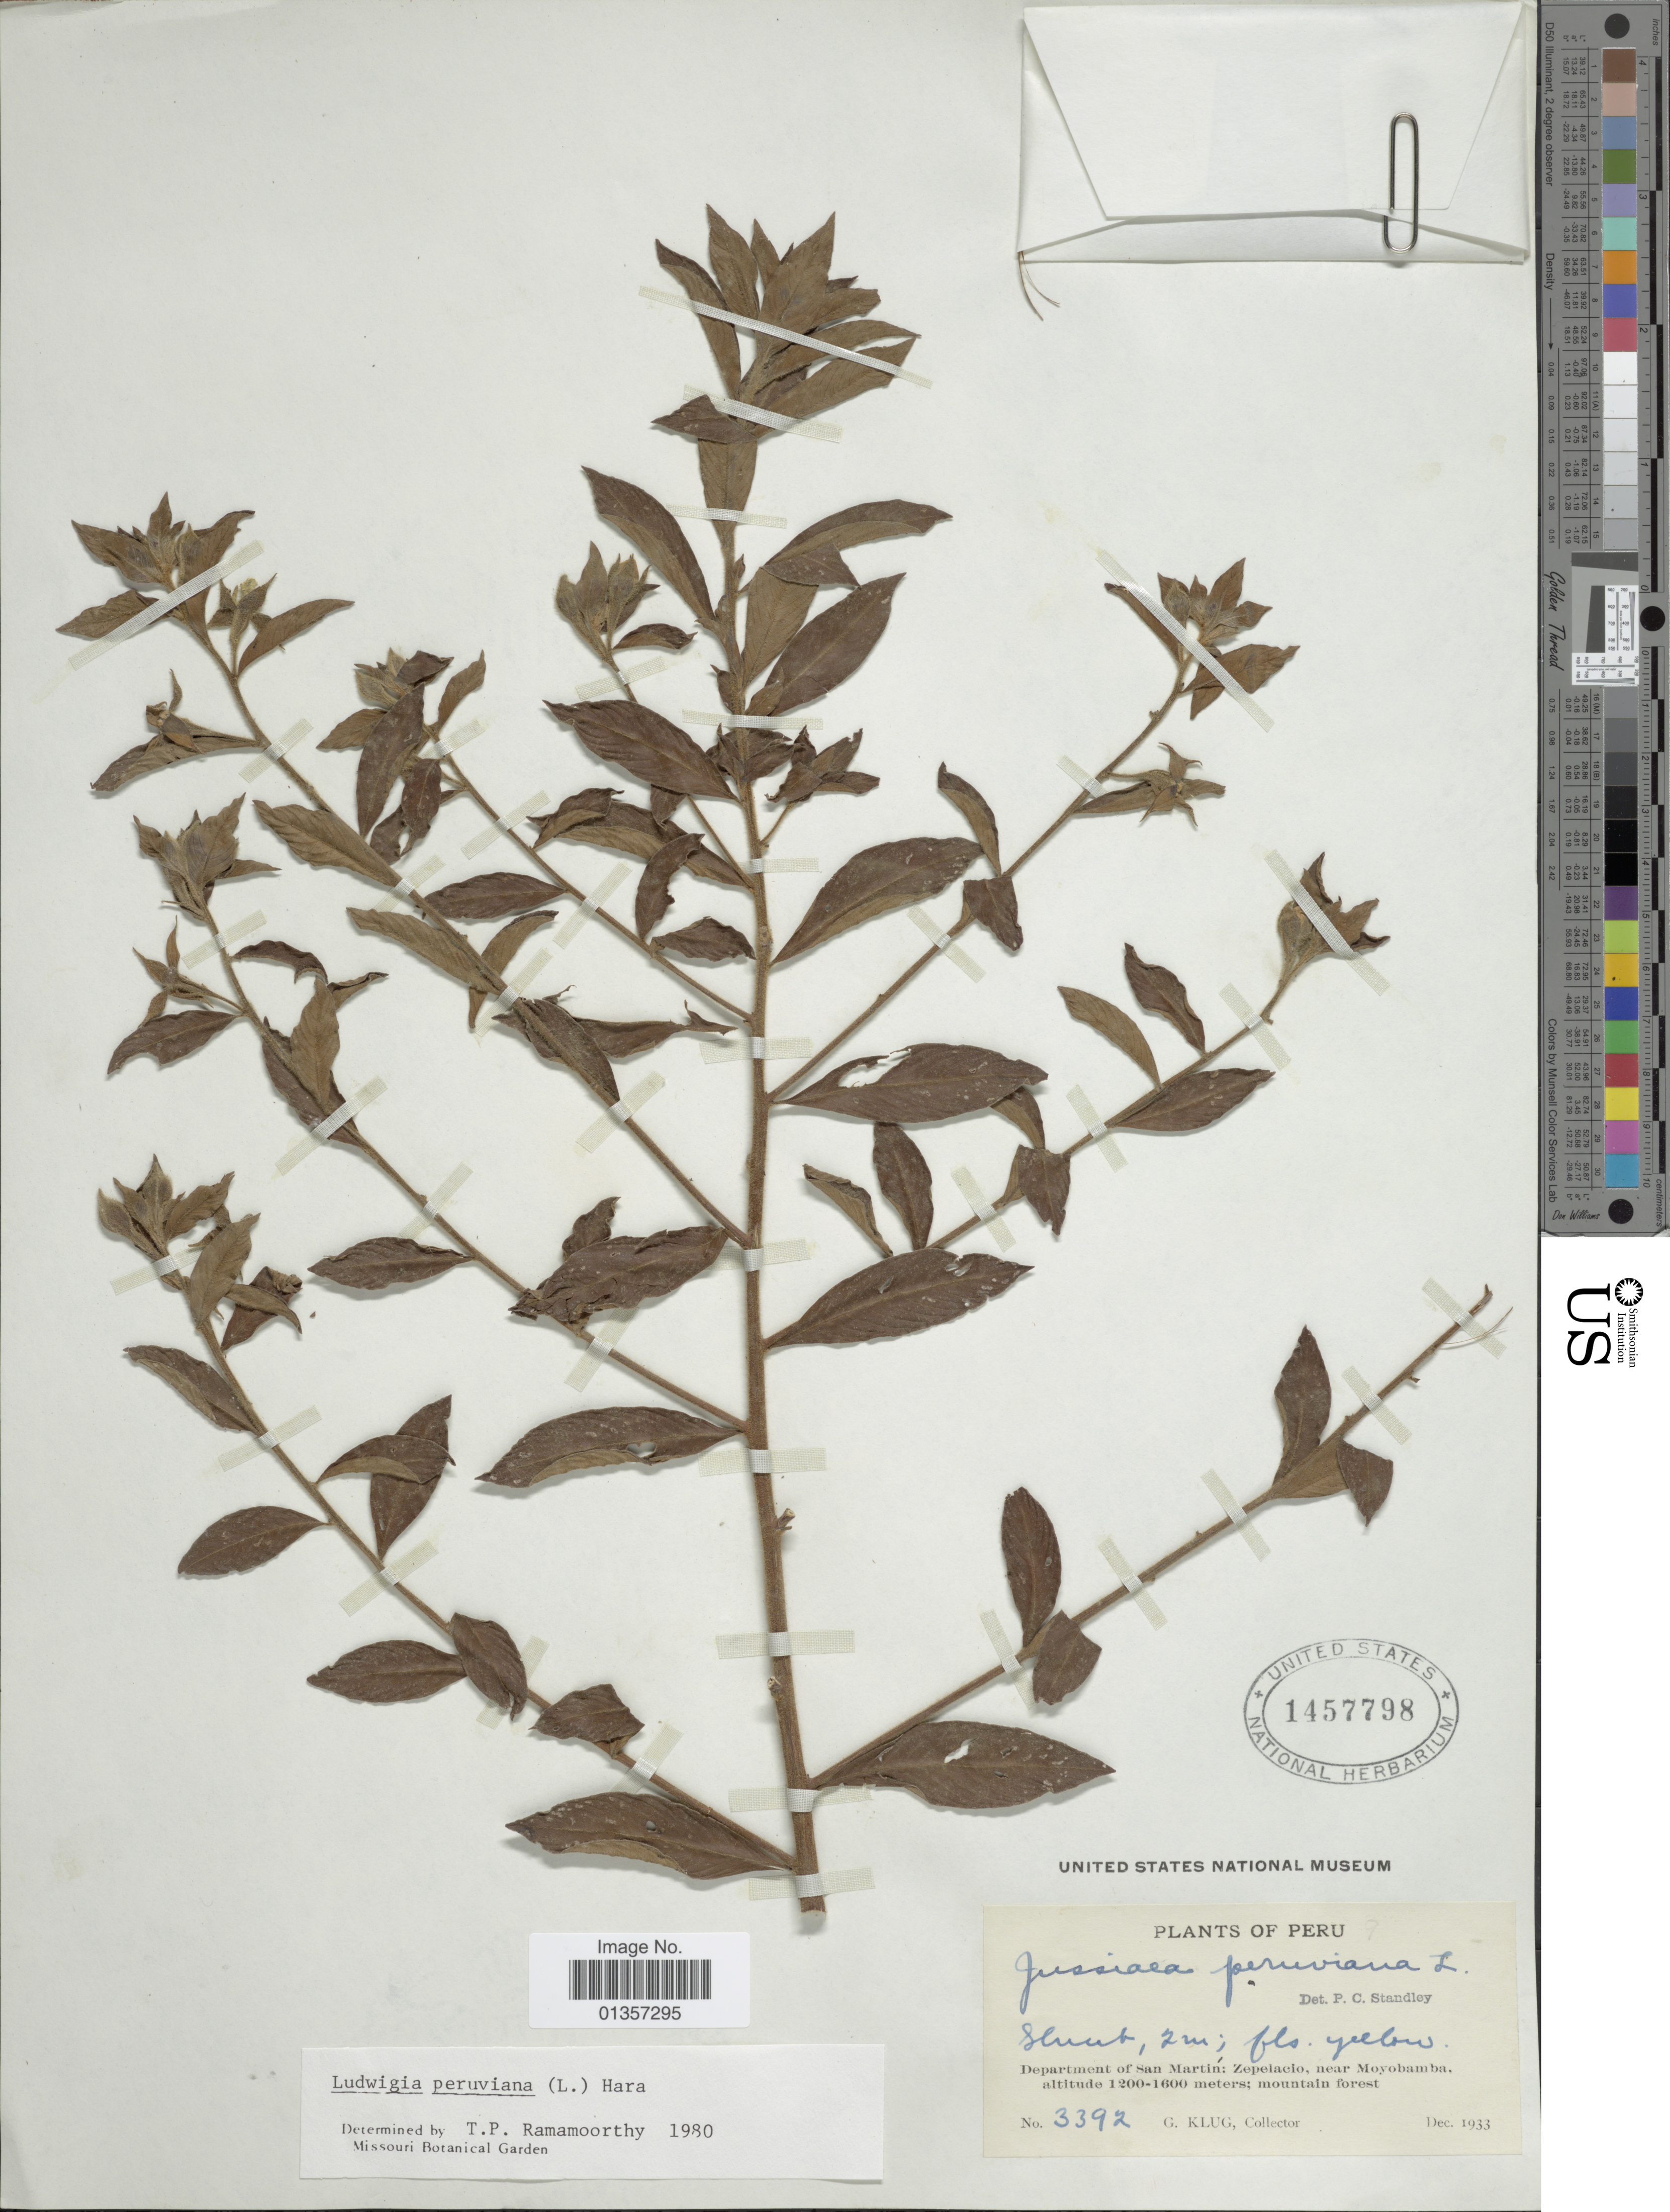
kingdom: Plantae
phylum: Tracheophyta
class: Magnoliopsida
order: Myrtales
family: Onagraceae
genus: Ludwigia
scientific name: Ludwigia peruviana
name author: (L.) H. Hara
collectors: G. Klug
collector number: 3392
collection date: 1933-12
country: Peru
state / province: San Martín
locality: Zepelacio, near Moyobamba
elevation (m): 1200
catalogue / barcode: US 1457798